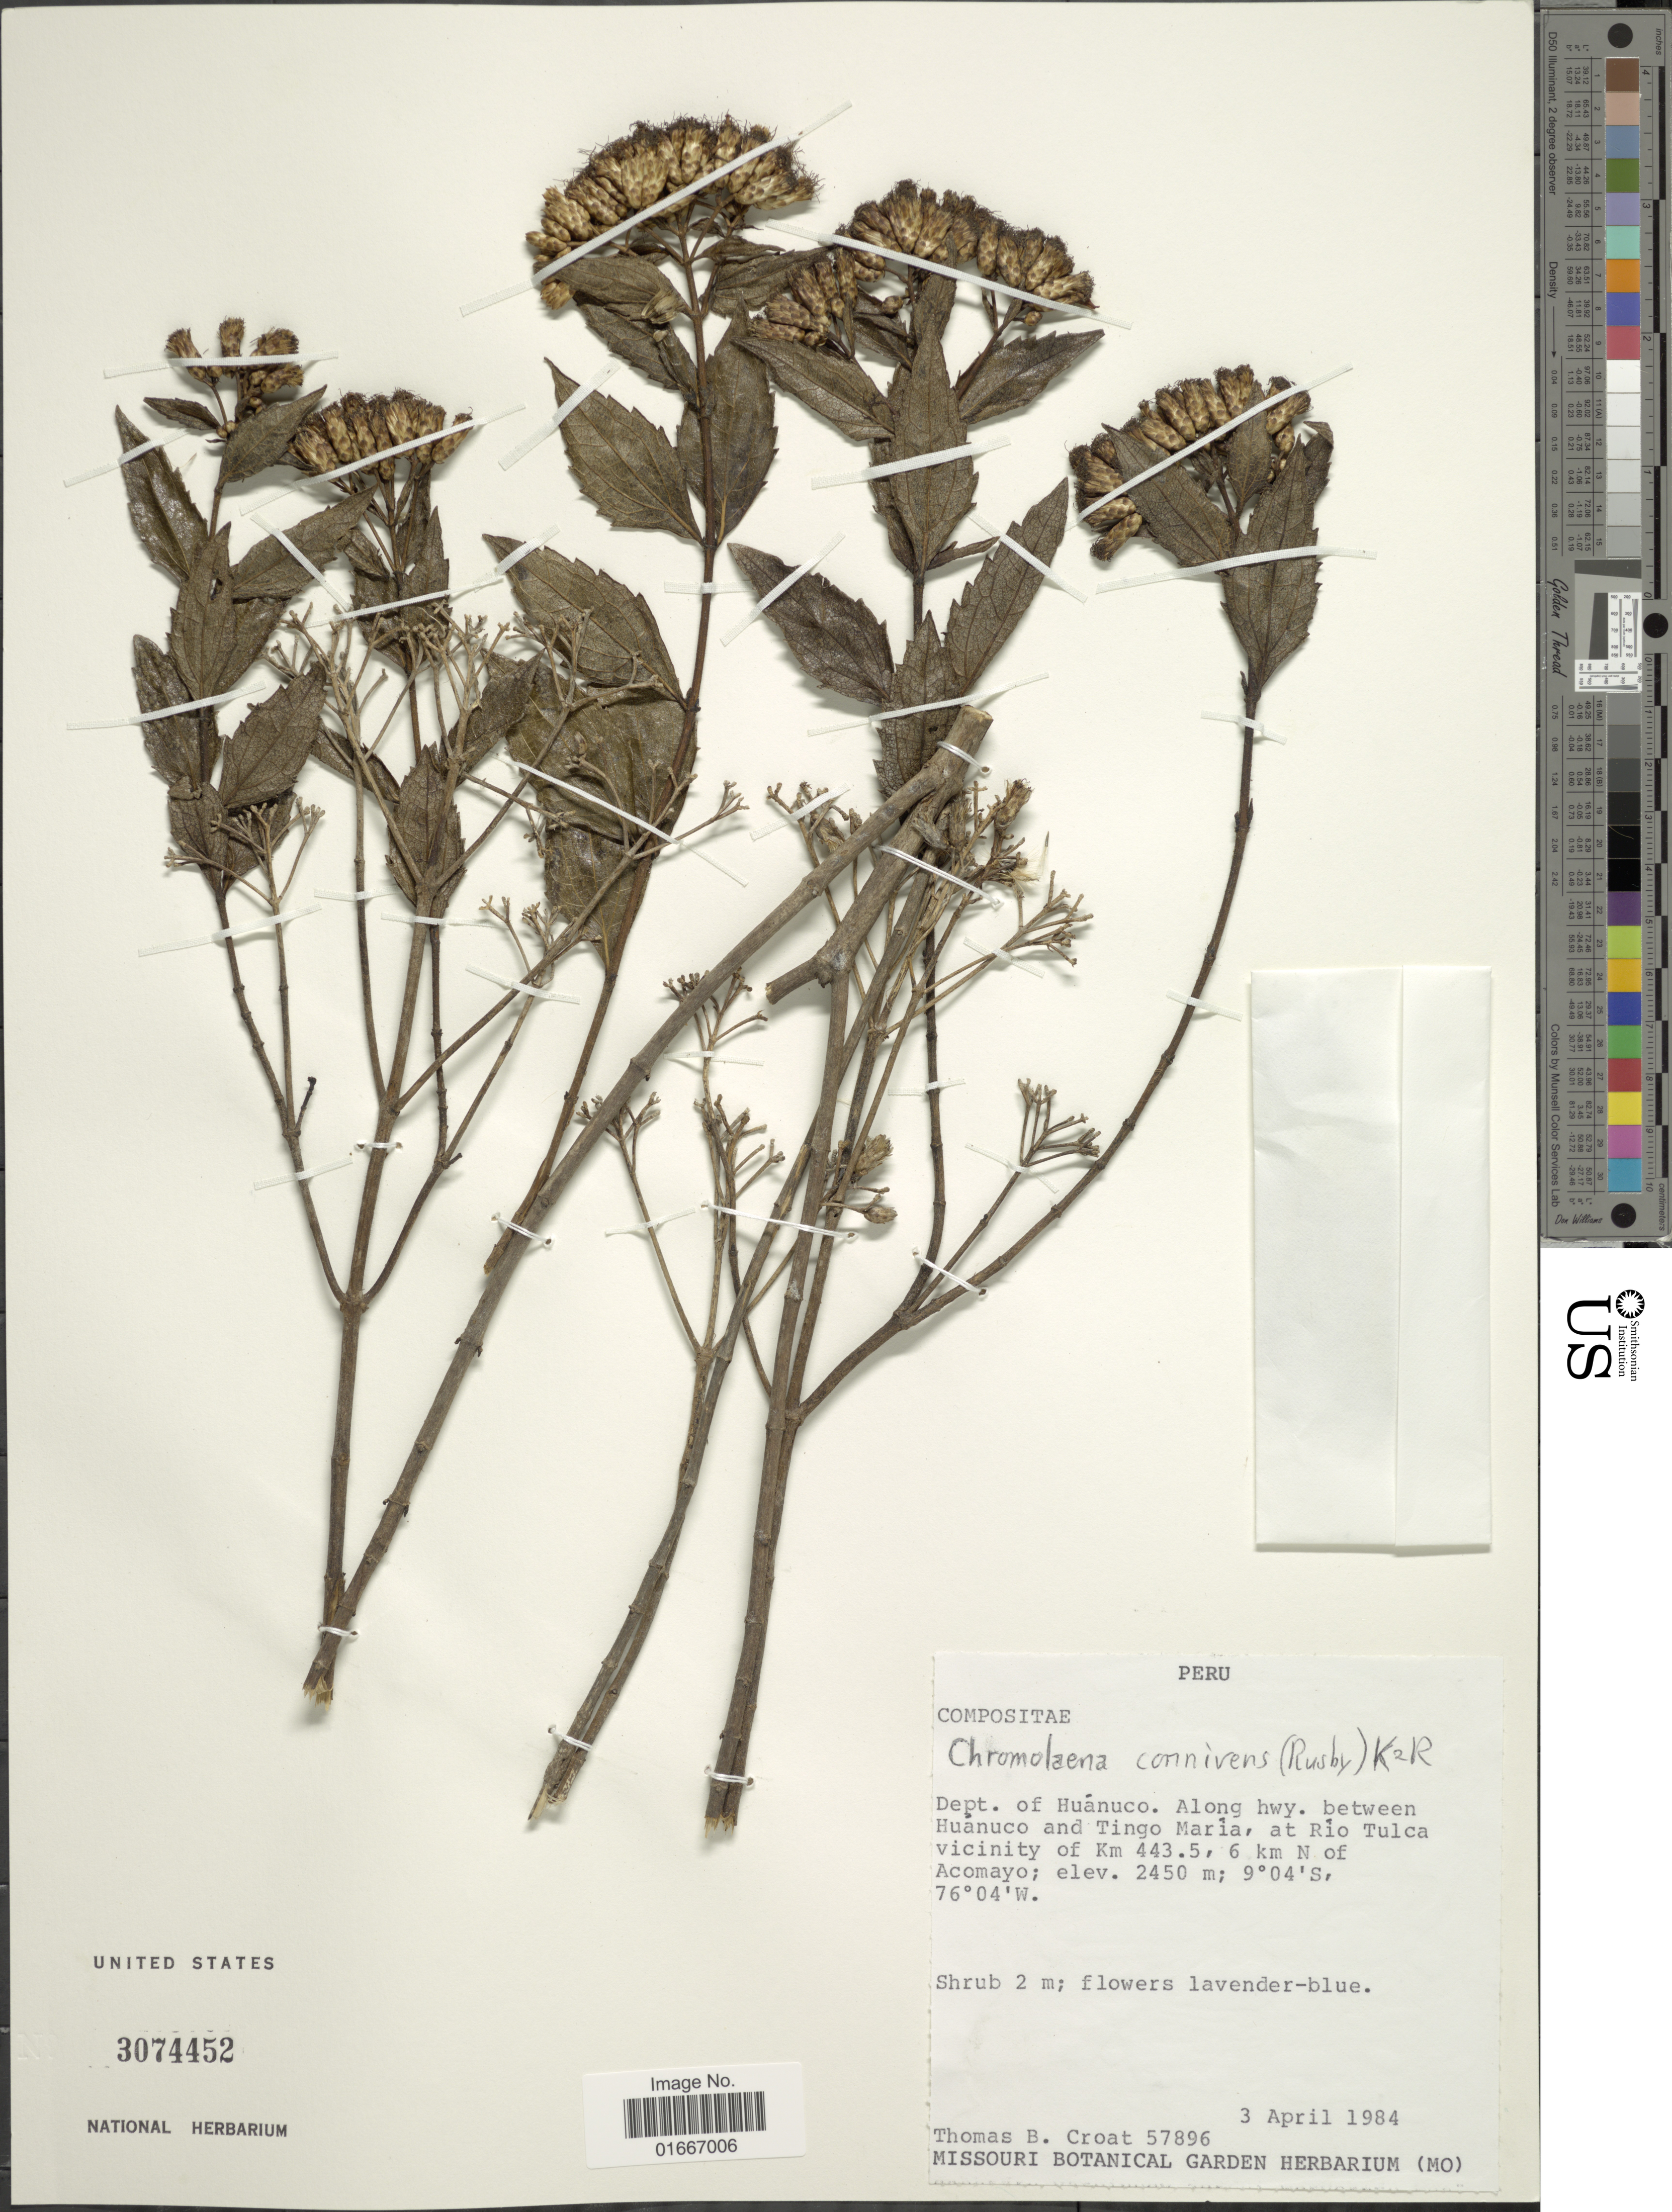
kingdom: Plantae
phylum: Tracheophyta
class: Magnoliopsida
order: Asterales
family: Asteraceae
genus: Chromolaena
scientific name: Chromolaena connivens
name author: (Rusby) R.M. King & H. Rob.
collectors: T. B. Croat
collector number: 57896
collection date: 1984-04-03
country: Peru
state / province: Huánuco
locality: Along hwy. between Huanuco and Tingo Maria, at Rio Tulca vicinity of Km 443.5, 6 km N of Acomayo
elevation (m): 2450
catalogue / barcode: US 3074452